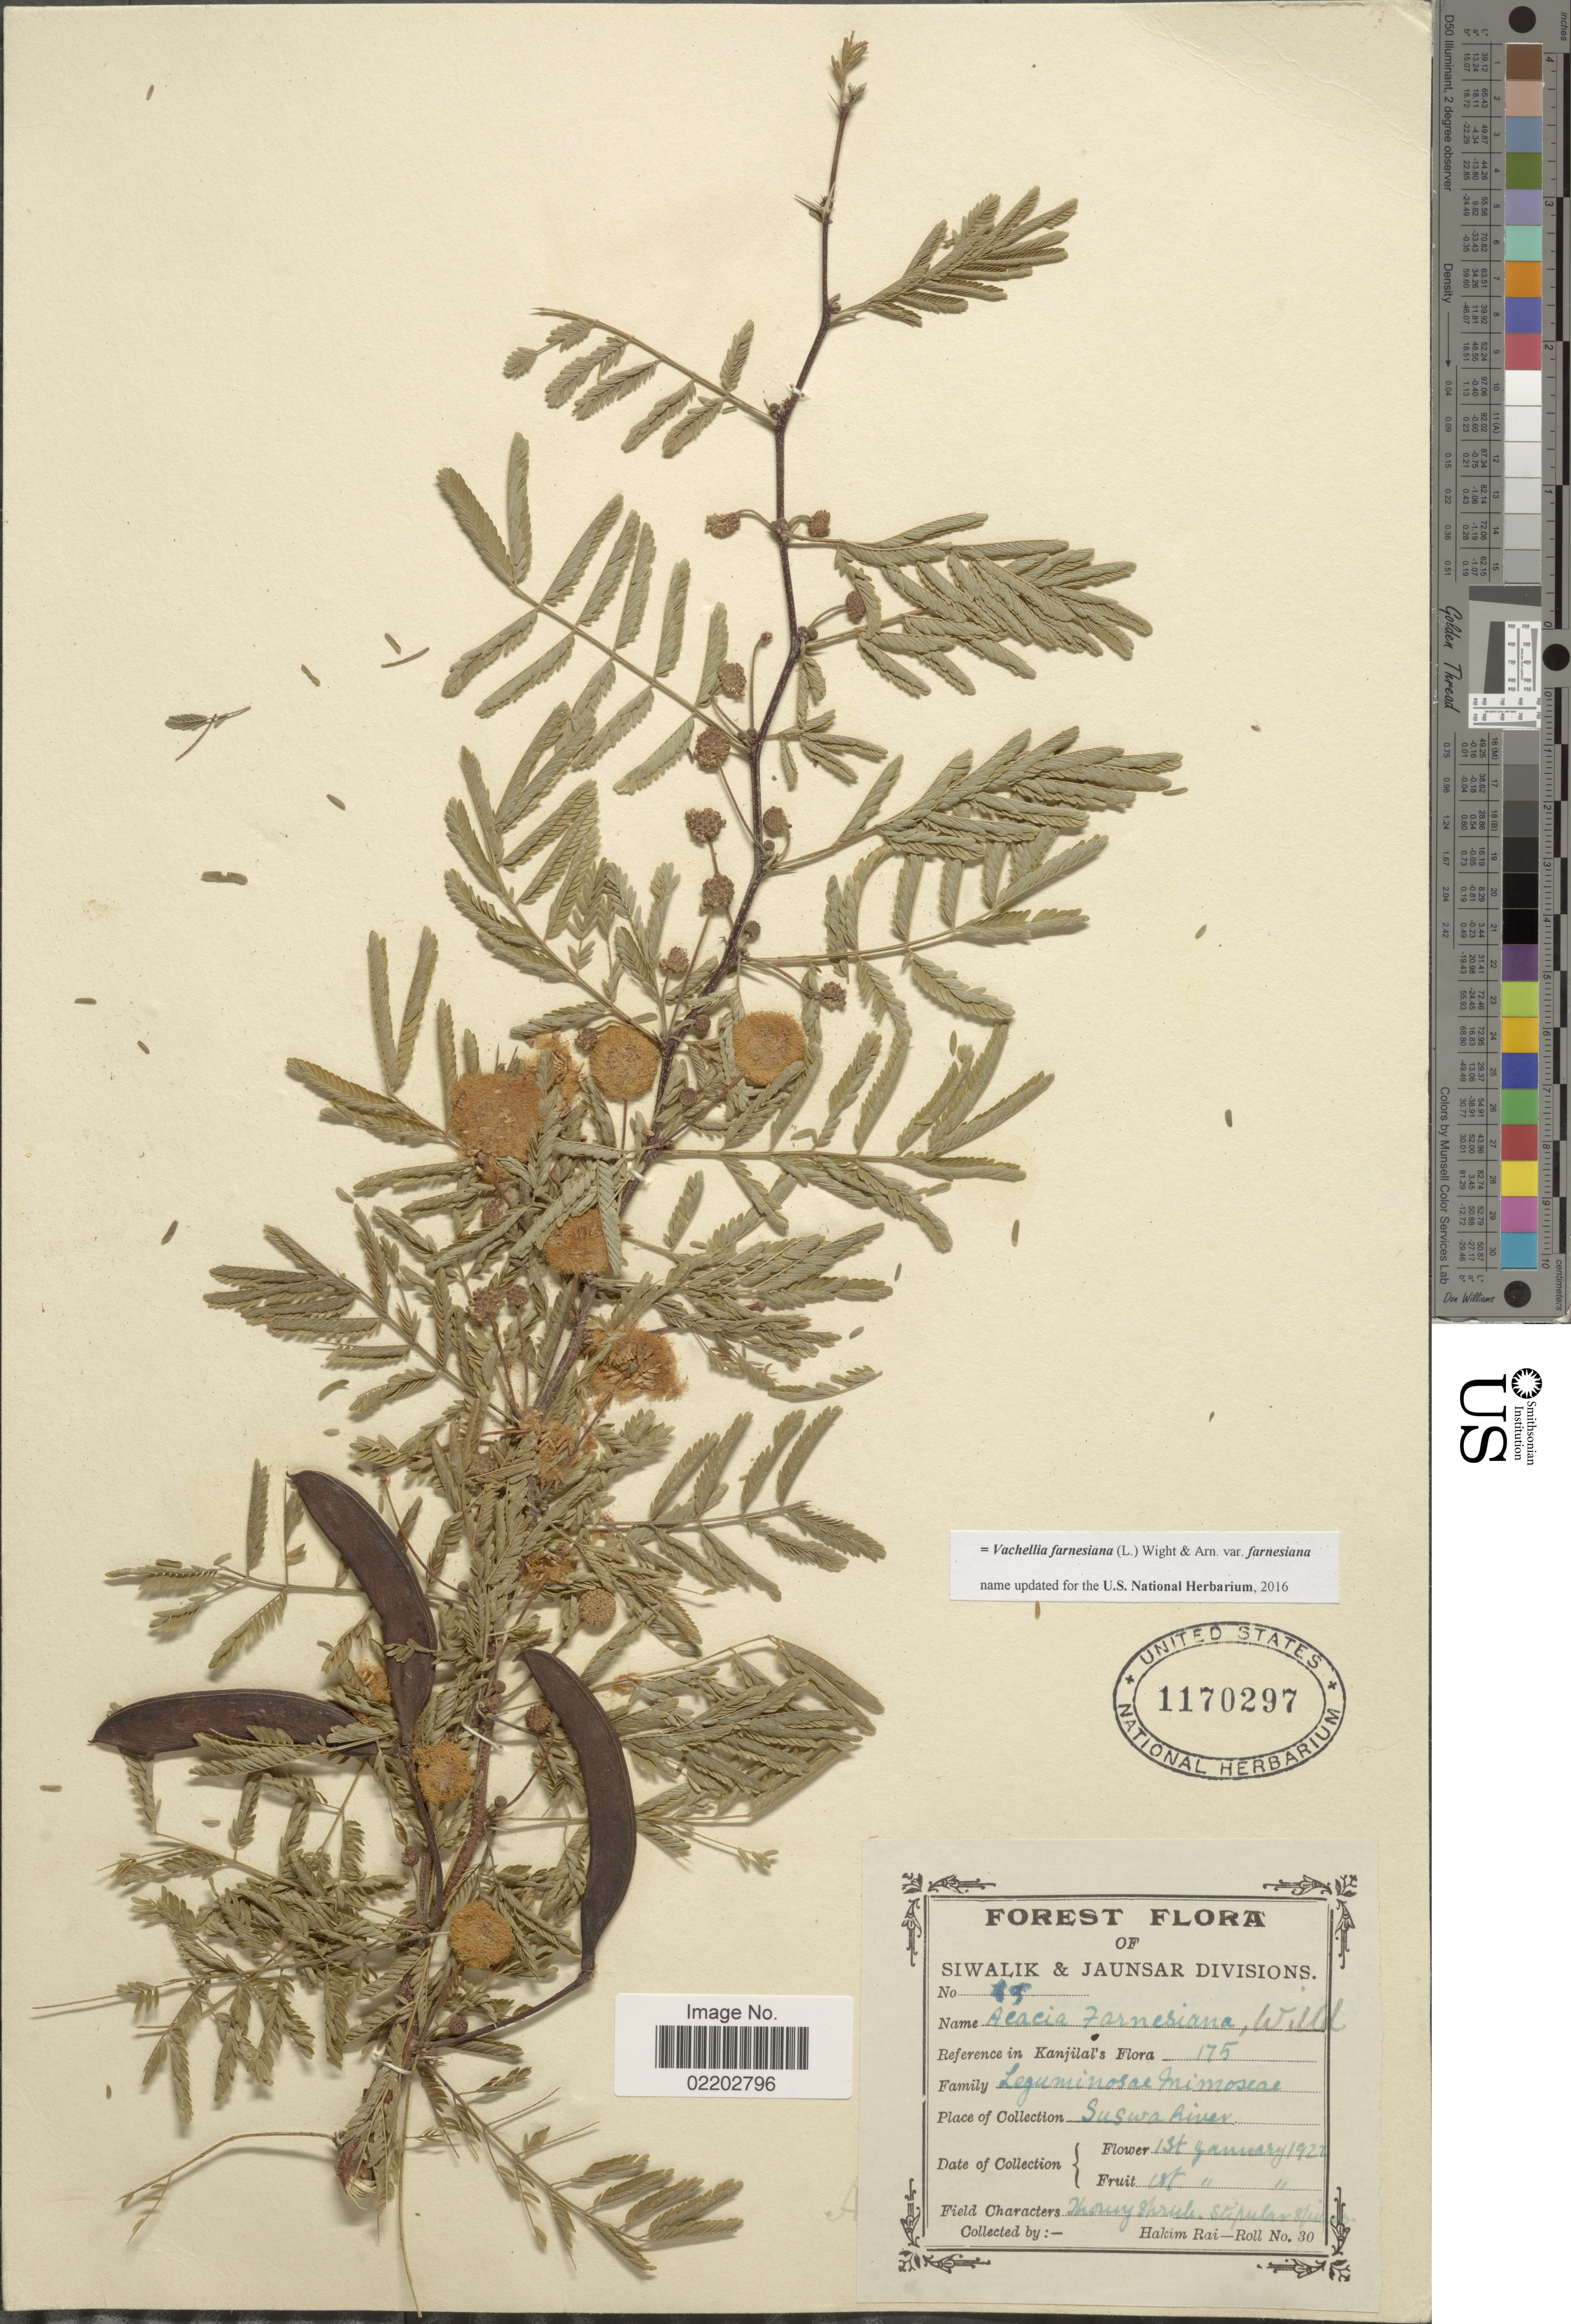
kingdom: Plantae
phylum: Tracheophyta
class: Magnoliopsida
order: Fabales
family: Fabaceae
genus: Vachellia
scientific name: Vachellia farnesiana var. farnesiana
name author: (L.) Wight & Arn.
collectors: H. Rai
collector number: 30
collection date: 1922-01-13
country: India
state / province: Uttarakhand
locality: Forest, Suswa River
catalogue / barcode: US 1170297